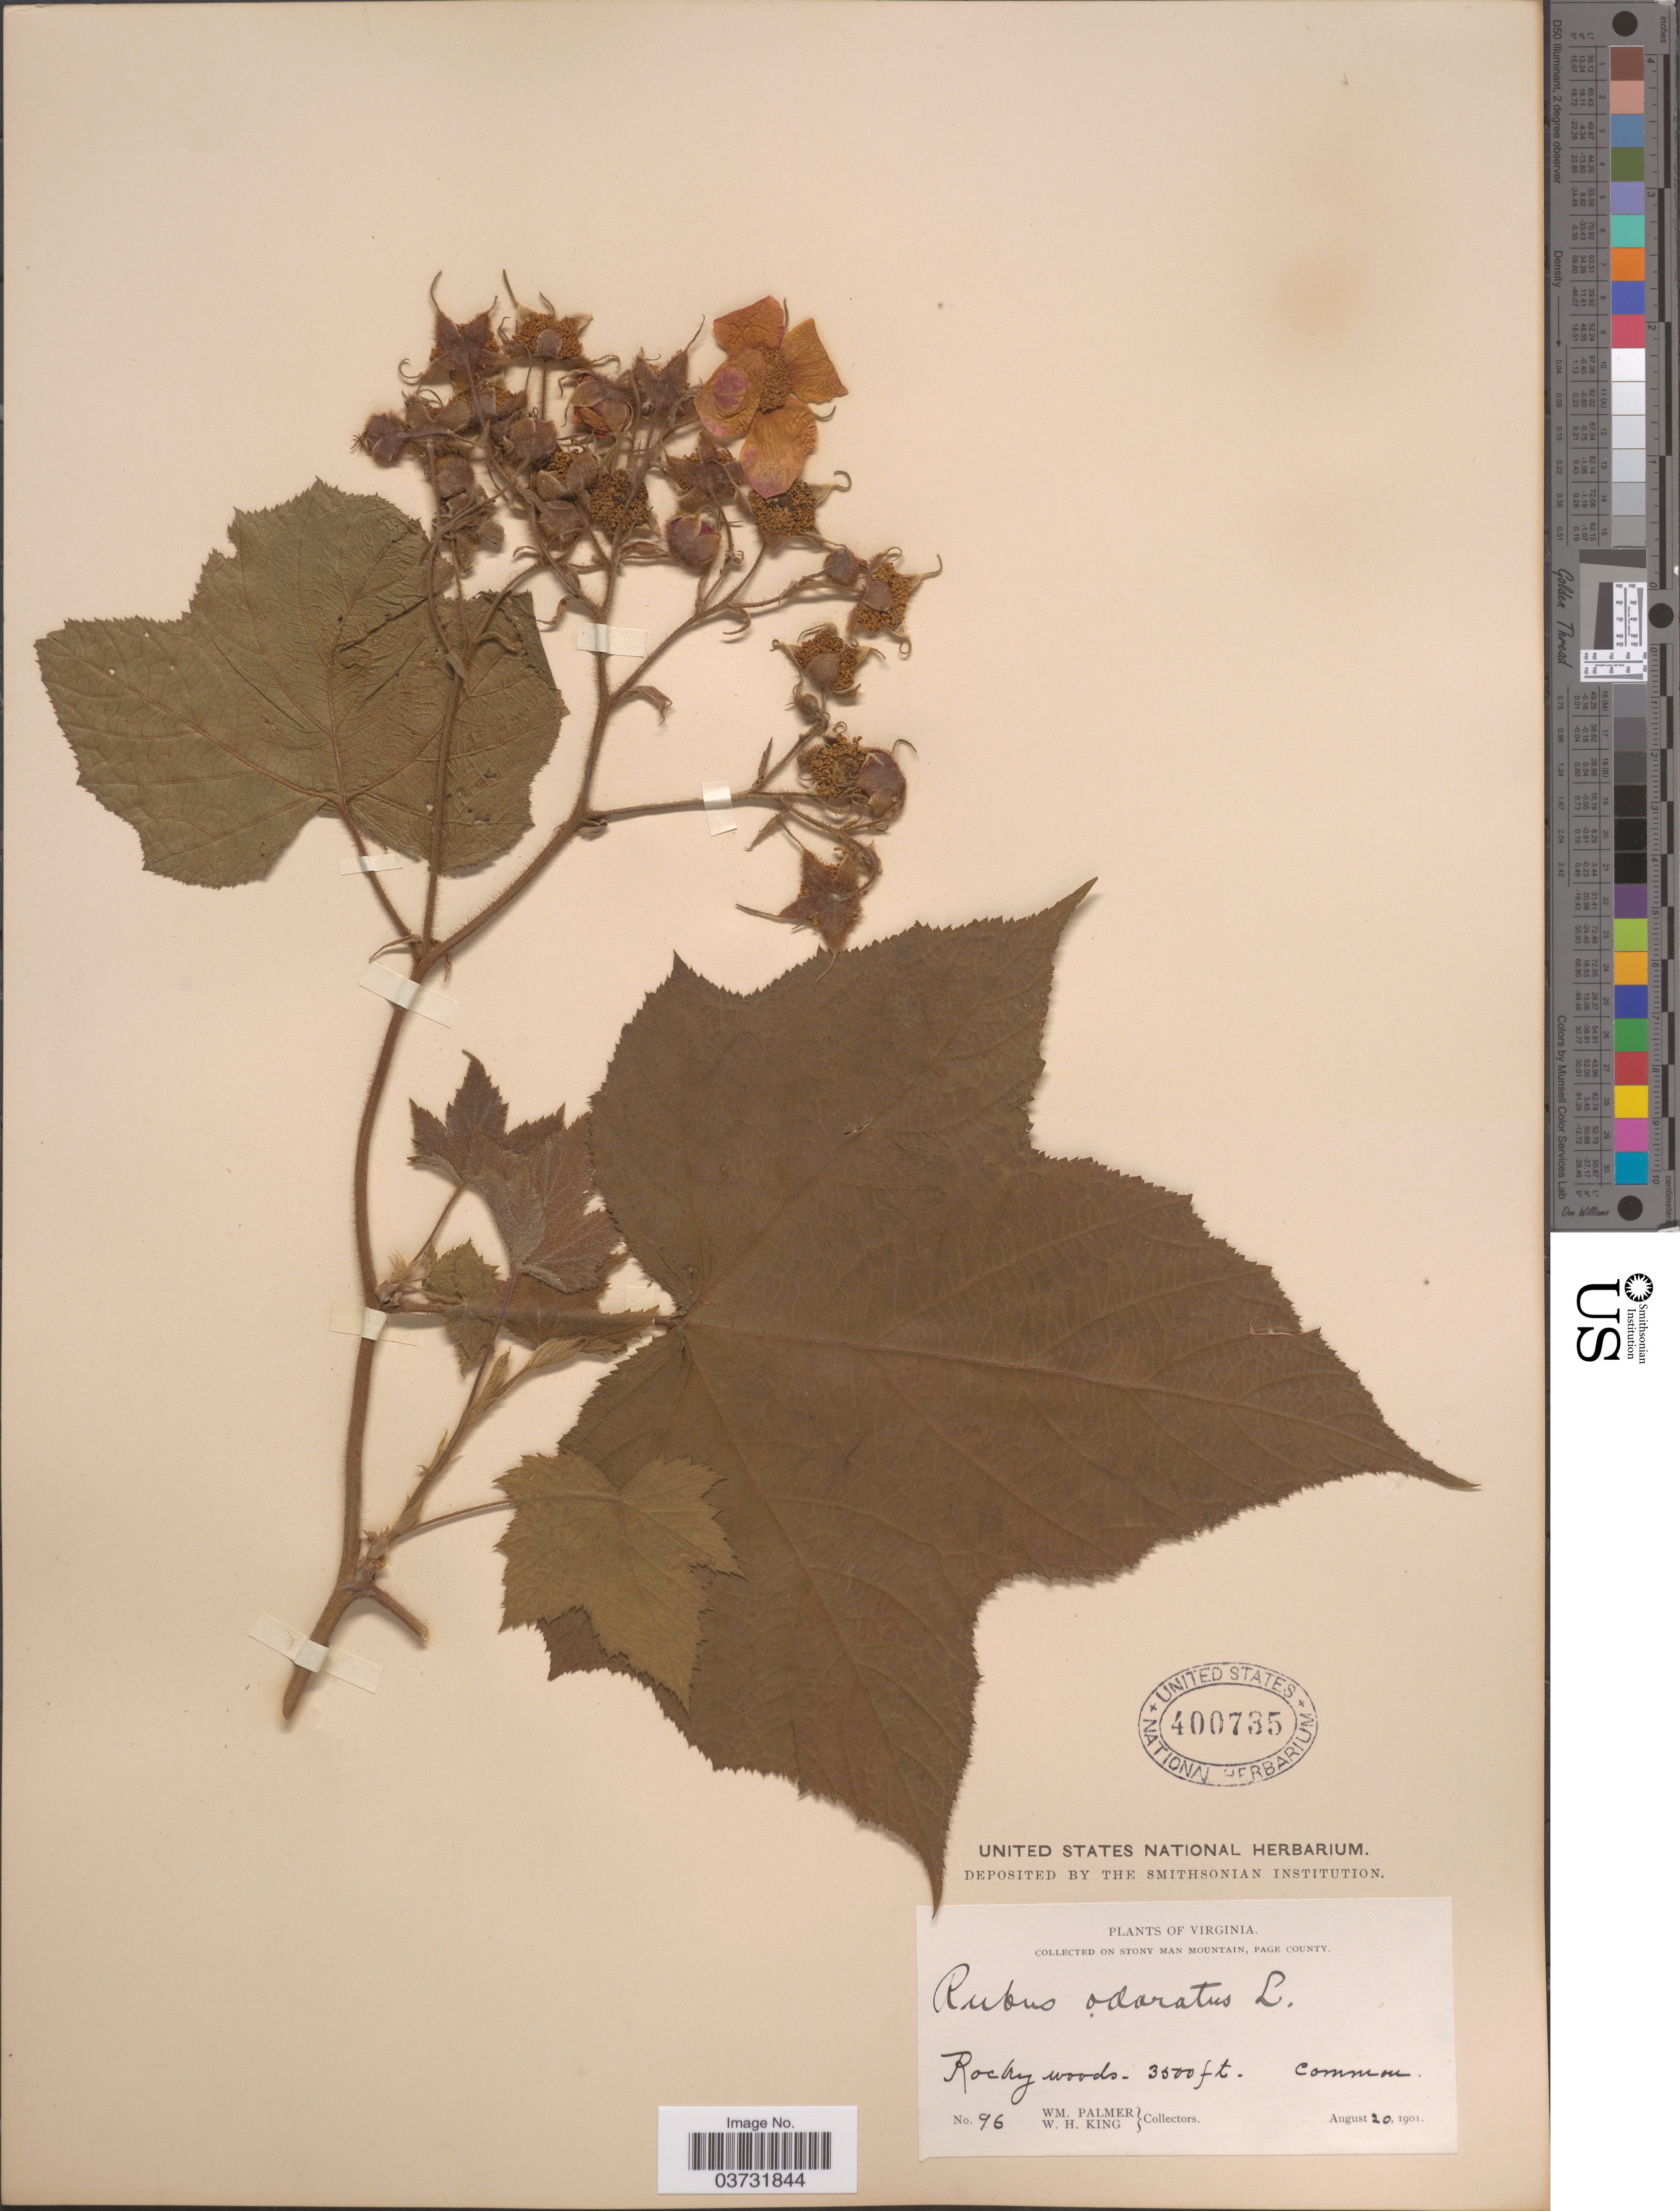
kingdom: Plantae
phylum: Tracheophyta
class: Magnoliopsida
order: Rosales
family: Rosaceae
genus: Rubus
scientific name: Rubus odoratus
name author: L.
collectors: W. Palmer & W. H. King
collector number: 96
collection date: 1901-08-20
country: United States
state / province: Virginia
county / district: Page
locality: On Stony Man Mountain Rocky woods.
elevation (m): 1067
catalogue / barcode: US 400735